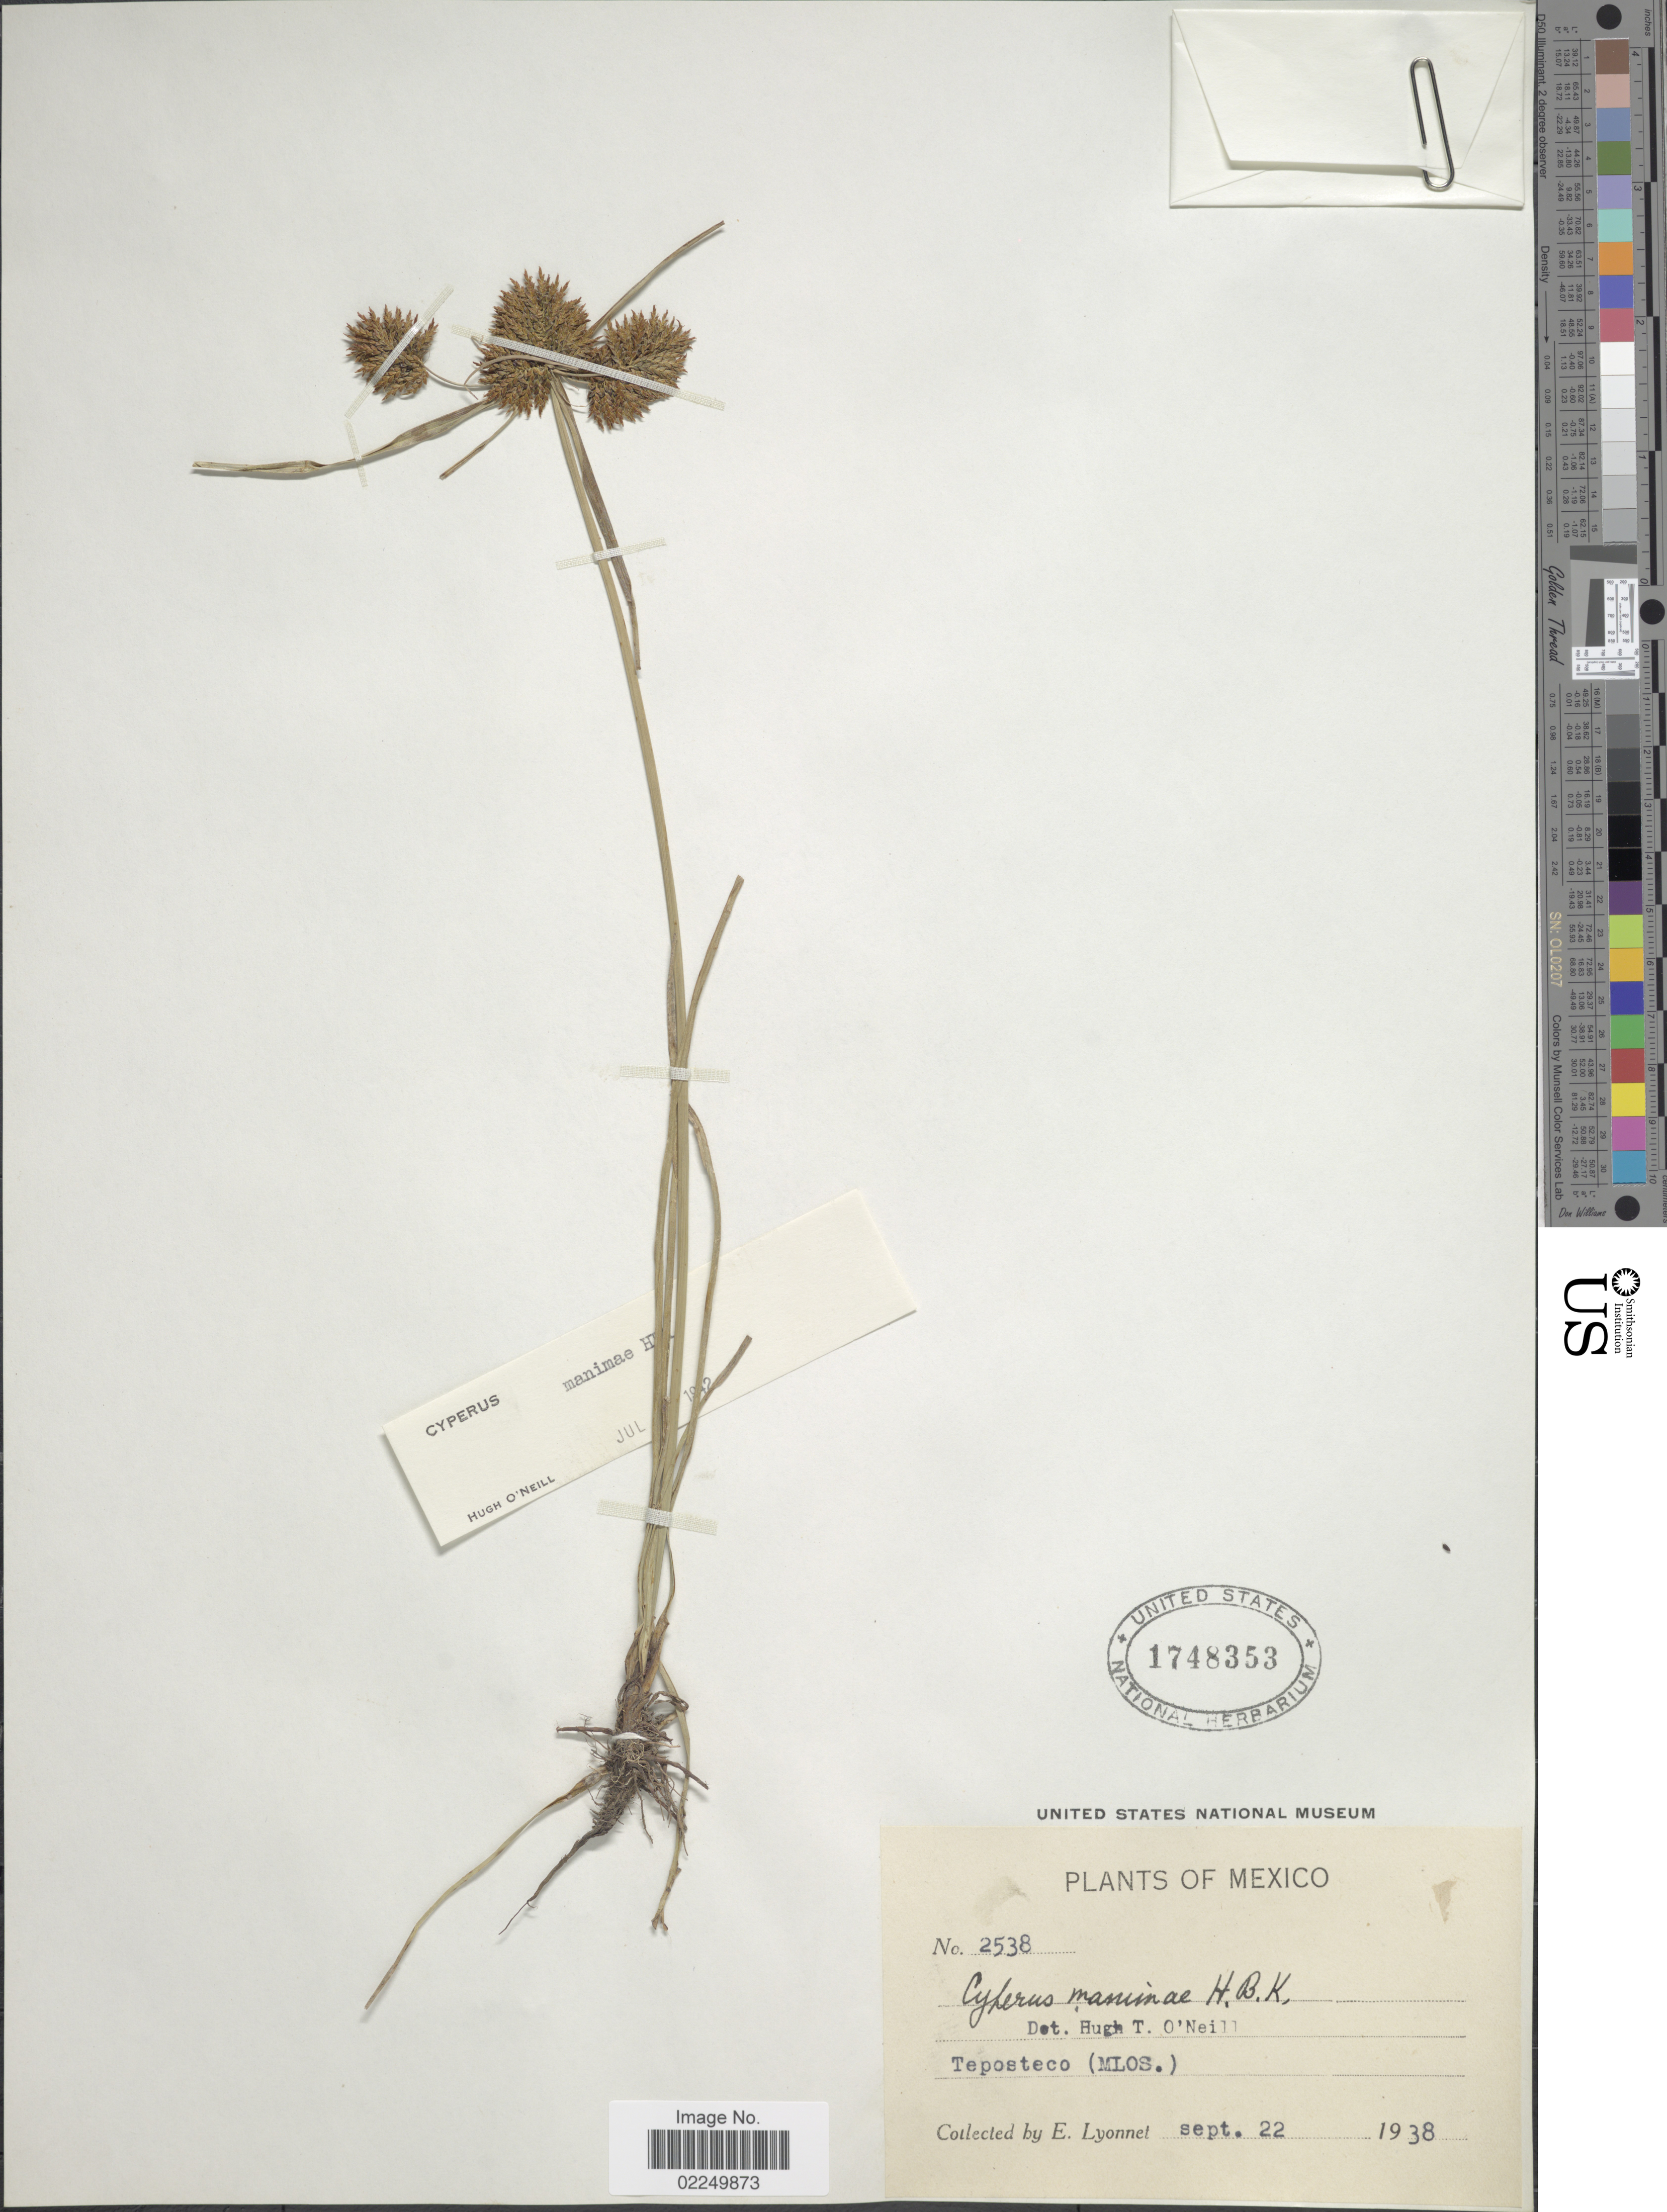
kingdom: Plantae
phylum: Tracheophyta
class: Liliopsida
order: Poales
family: Cyperaceae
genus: Cyperus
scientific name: Cyperus manimae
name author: Kunth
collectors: E. Lyonnet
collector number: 2538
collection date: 1938-09-22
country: Mexico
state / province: Morelos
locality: Teposteco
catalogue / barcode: US 1748353